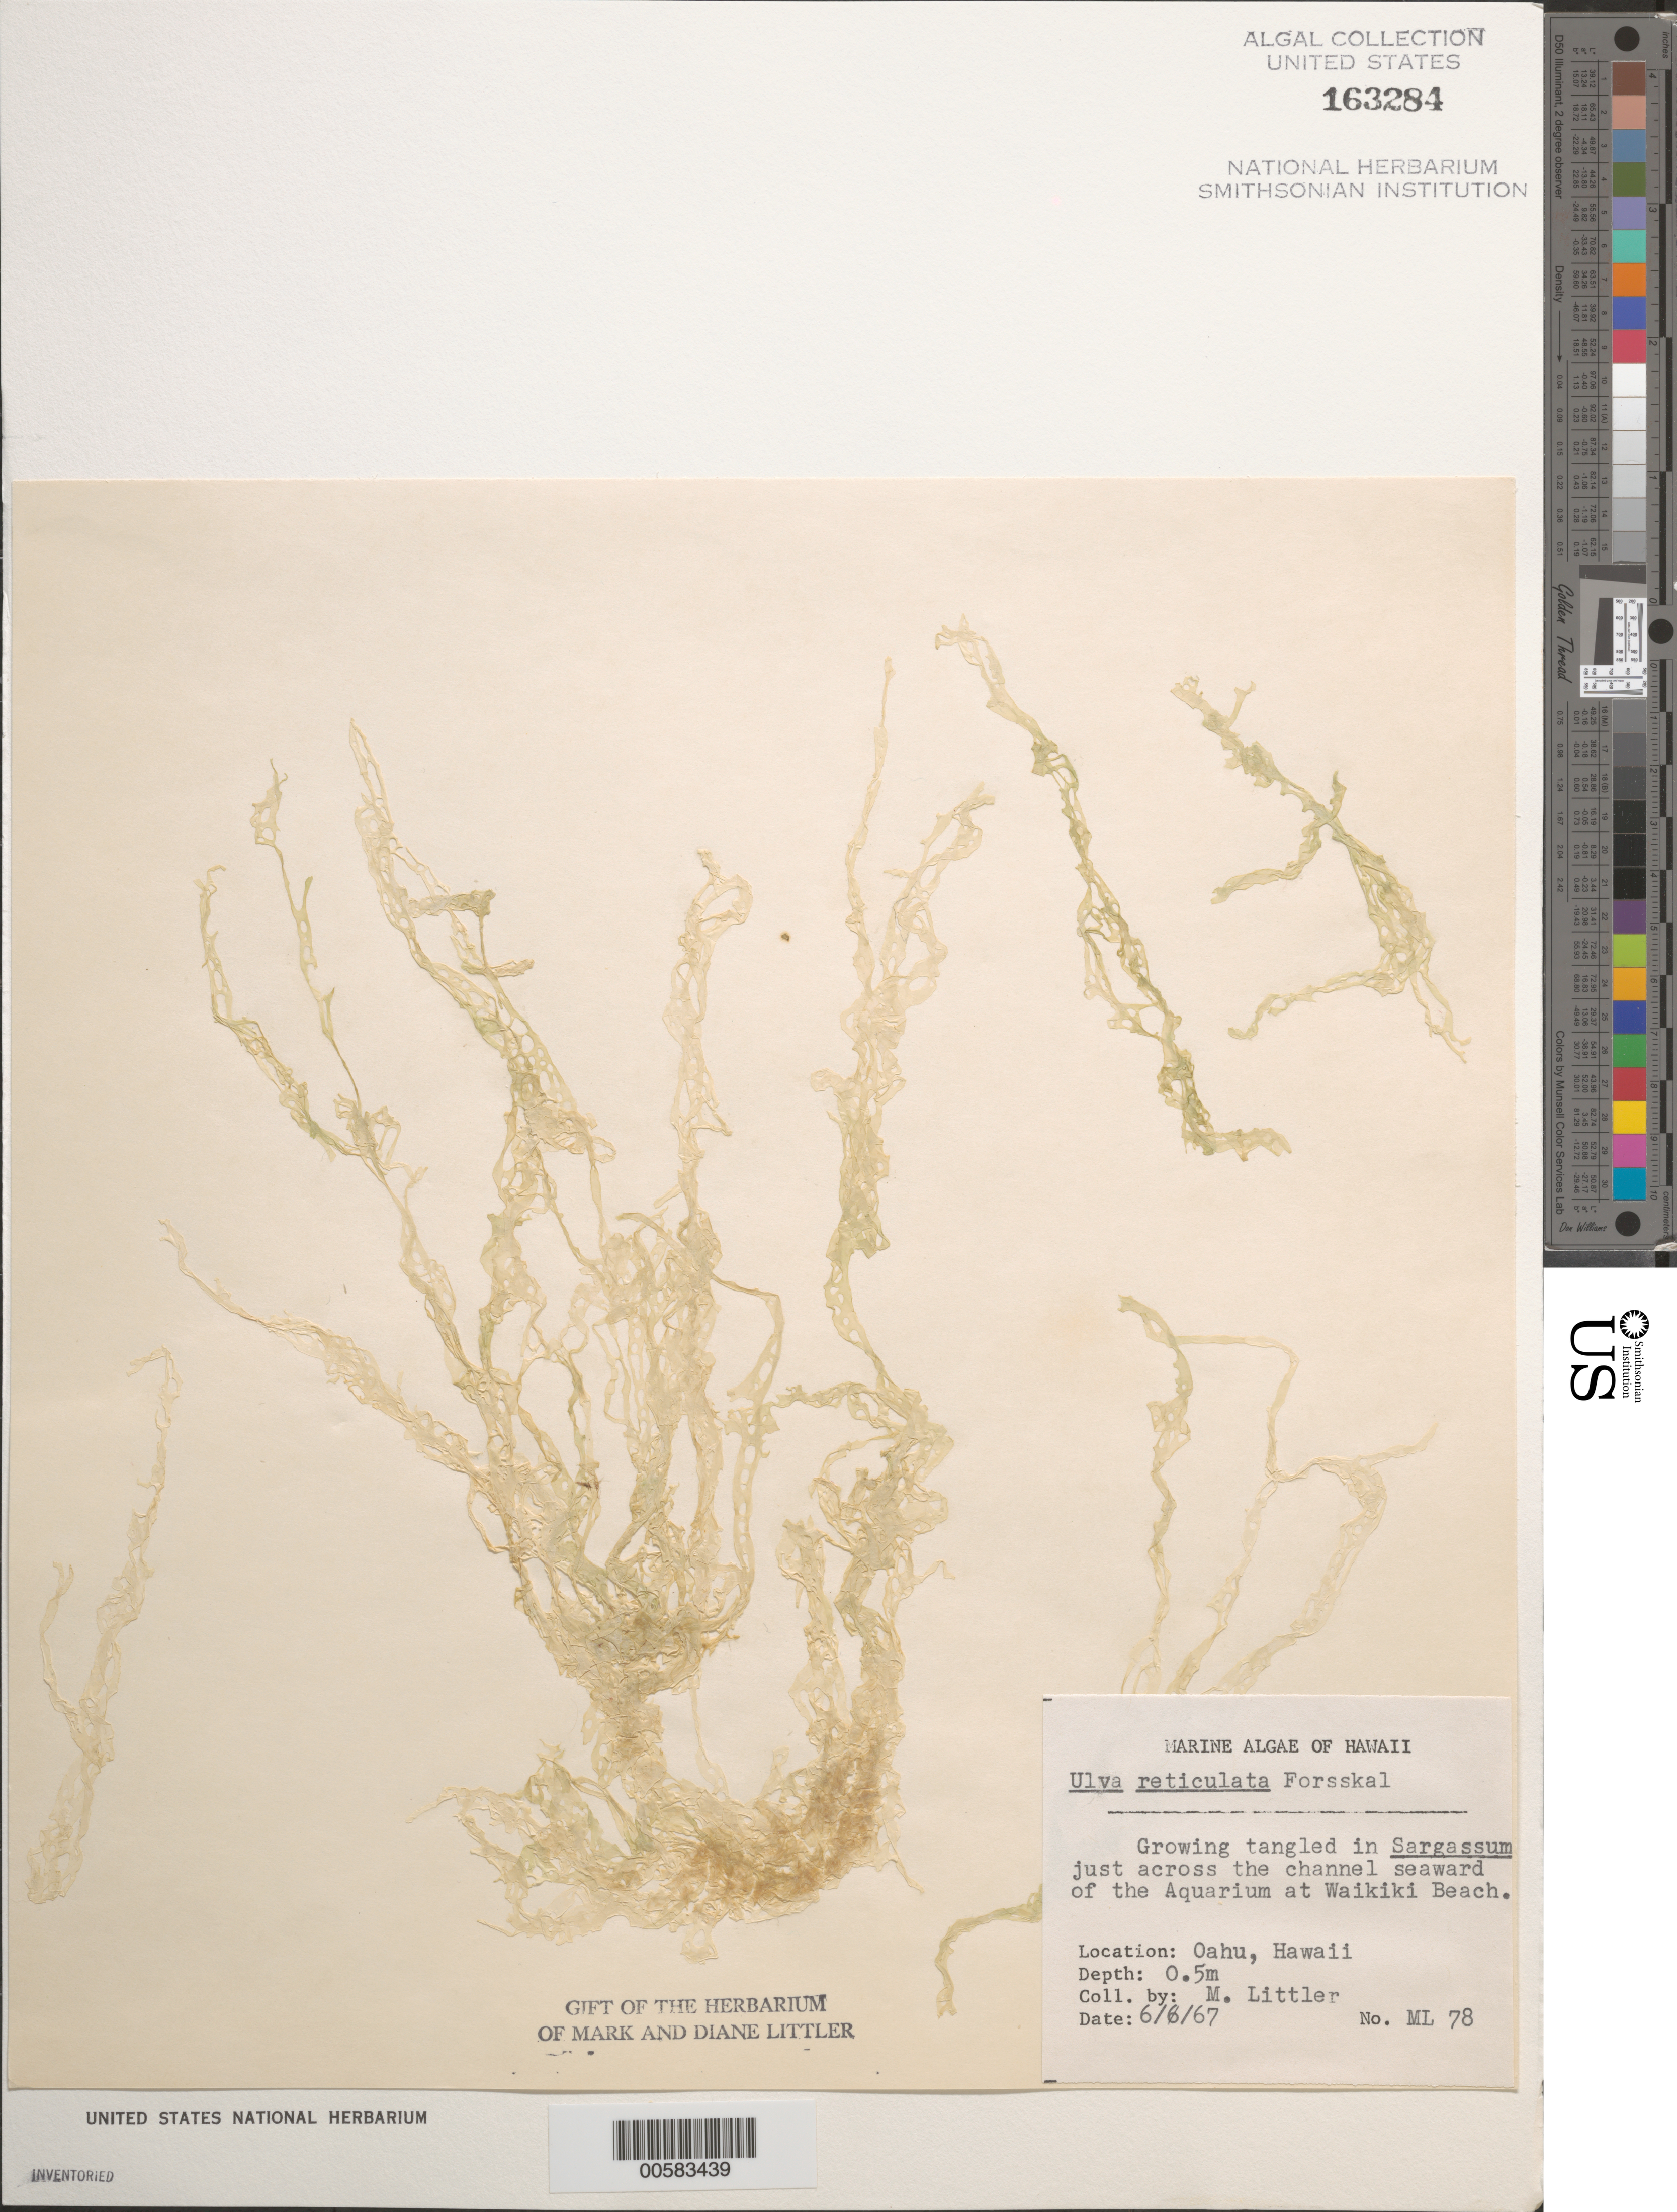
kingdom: Plantae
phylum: Chlorophyta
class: Ulvophyceae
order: Ulvales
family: Ulvaceae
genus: Ulva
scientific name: Ulva reticulata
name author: Forssk.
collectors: M. M. Littler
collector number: ML 78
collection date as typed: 06 Jun 1967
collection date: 1967-06-06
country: United States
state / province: Hawaii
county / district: Honolulu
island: Oahu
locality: Waikiki Beach near Aquarium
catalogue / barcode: US 163284